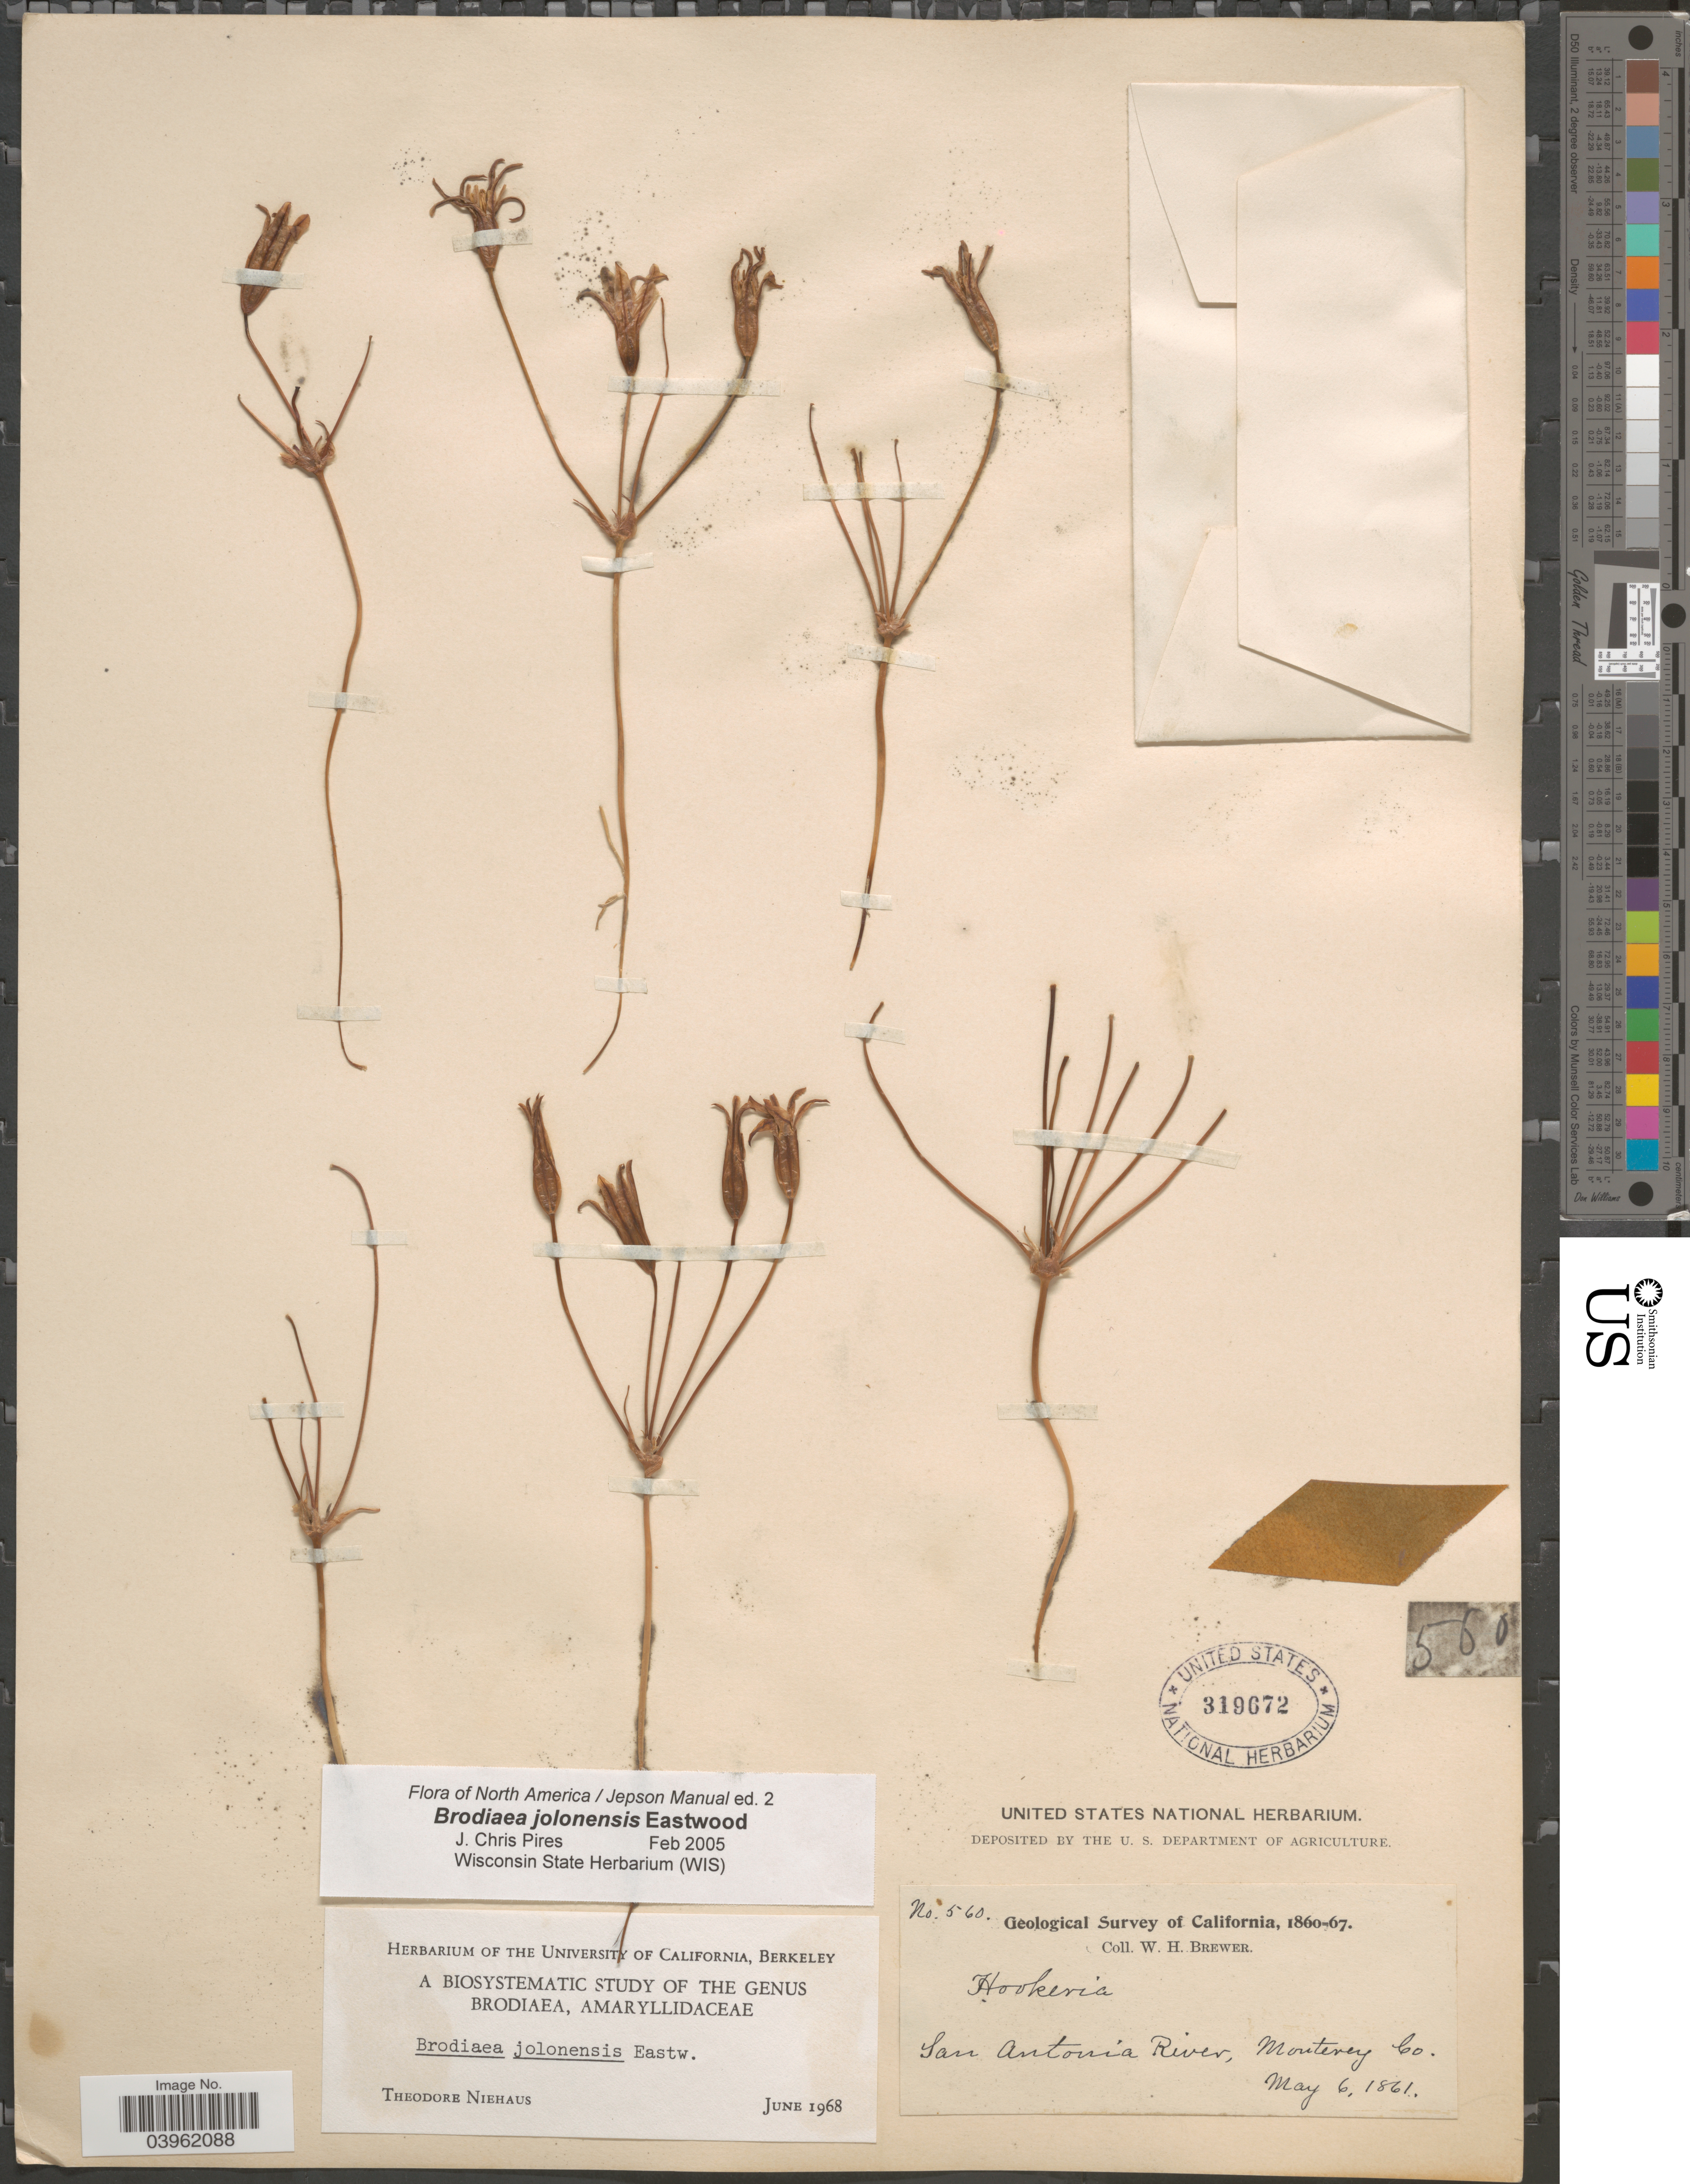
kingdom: Plantae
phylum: Tracheophyta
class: Liliopsida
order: Asparagales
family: Asparagaceae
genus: Brodiaea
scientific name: Brodiaea jolonensis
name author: Eastw.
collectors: W. H. Brewer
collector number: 560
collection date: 1861-05-06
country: United States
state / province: California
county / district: Monterey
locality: San Antonio River, Monterey Co.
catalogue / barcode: US 319672